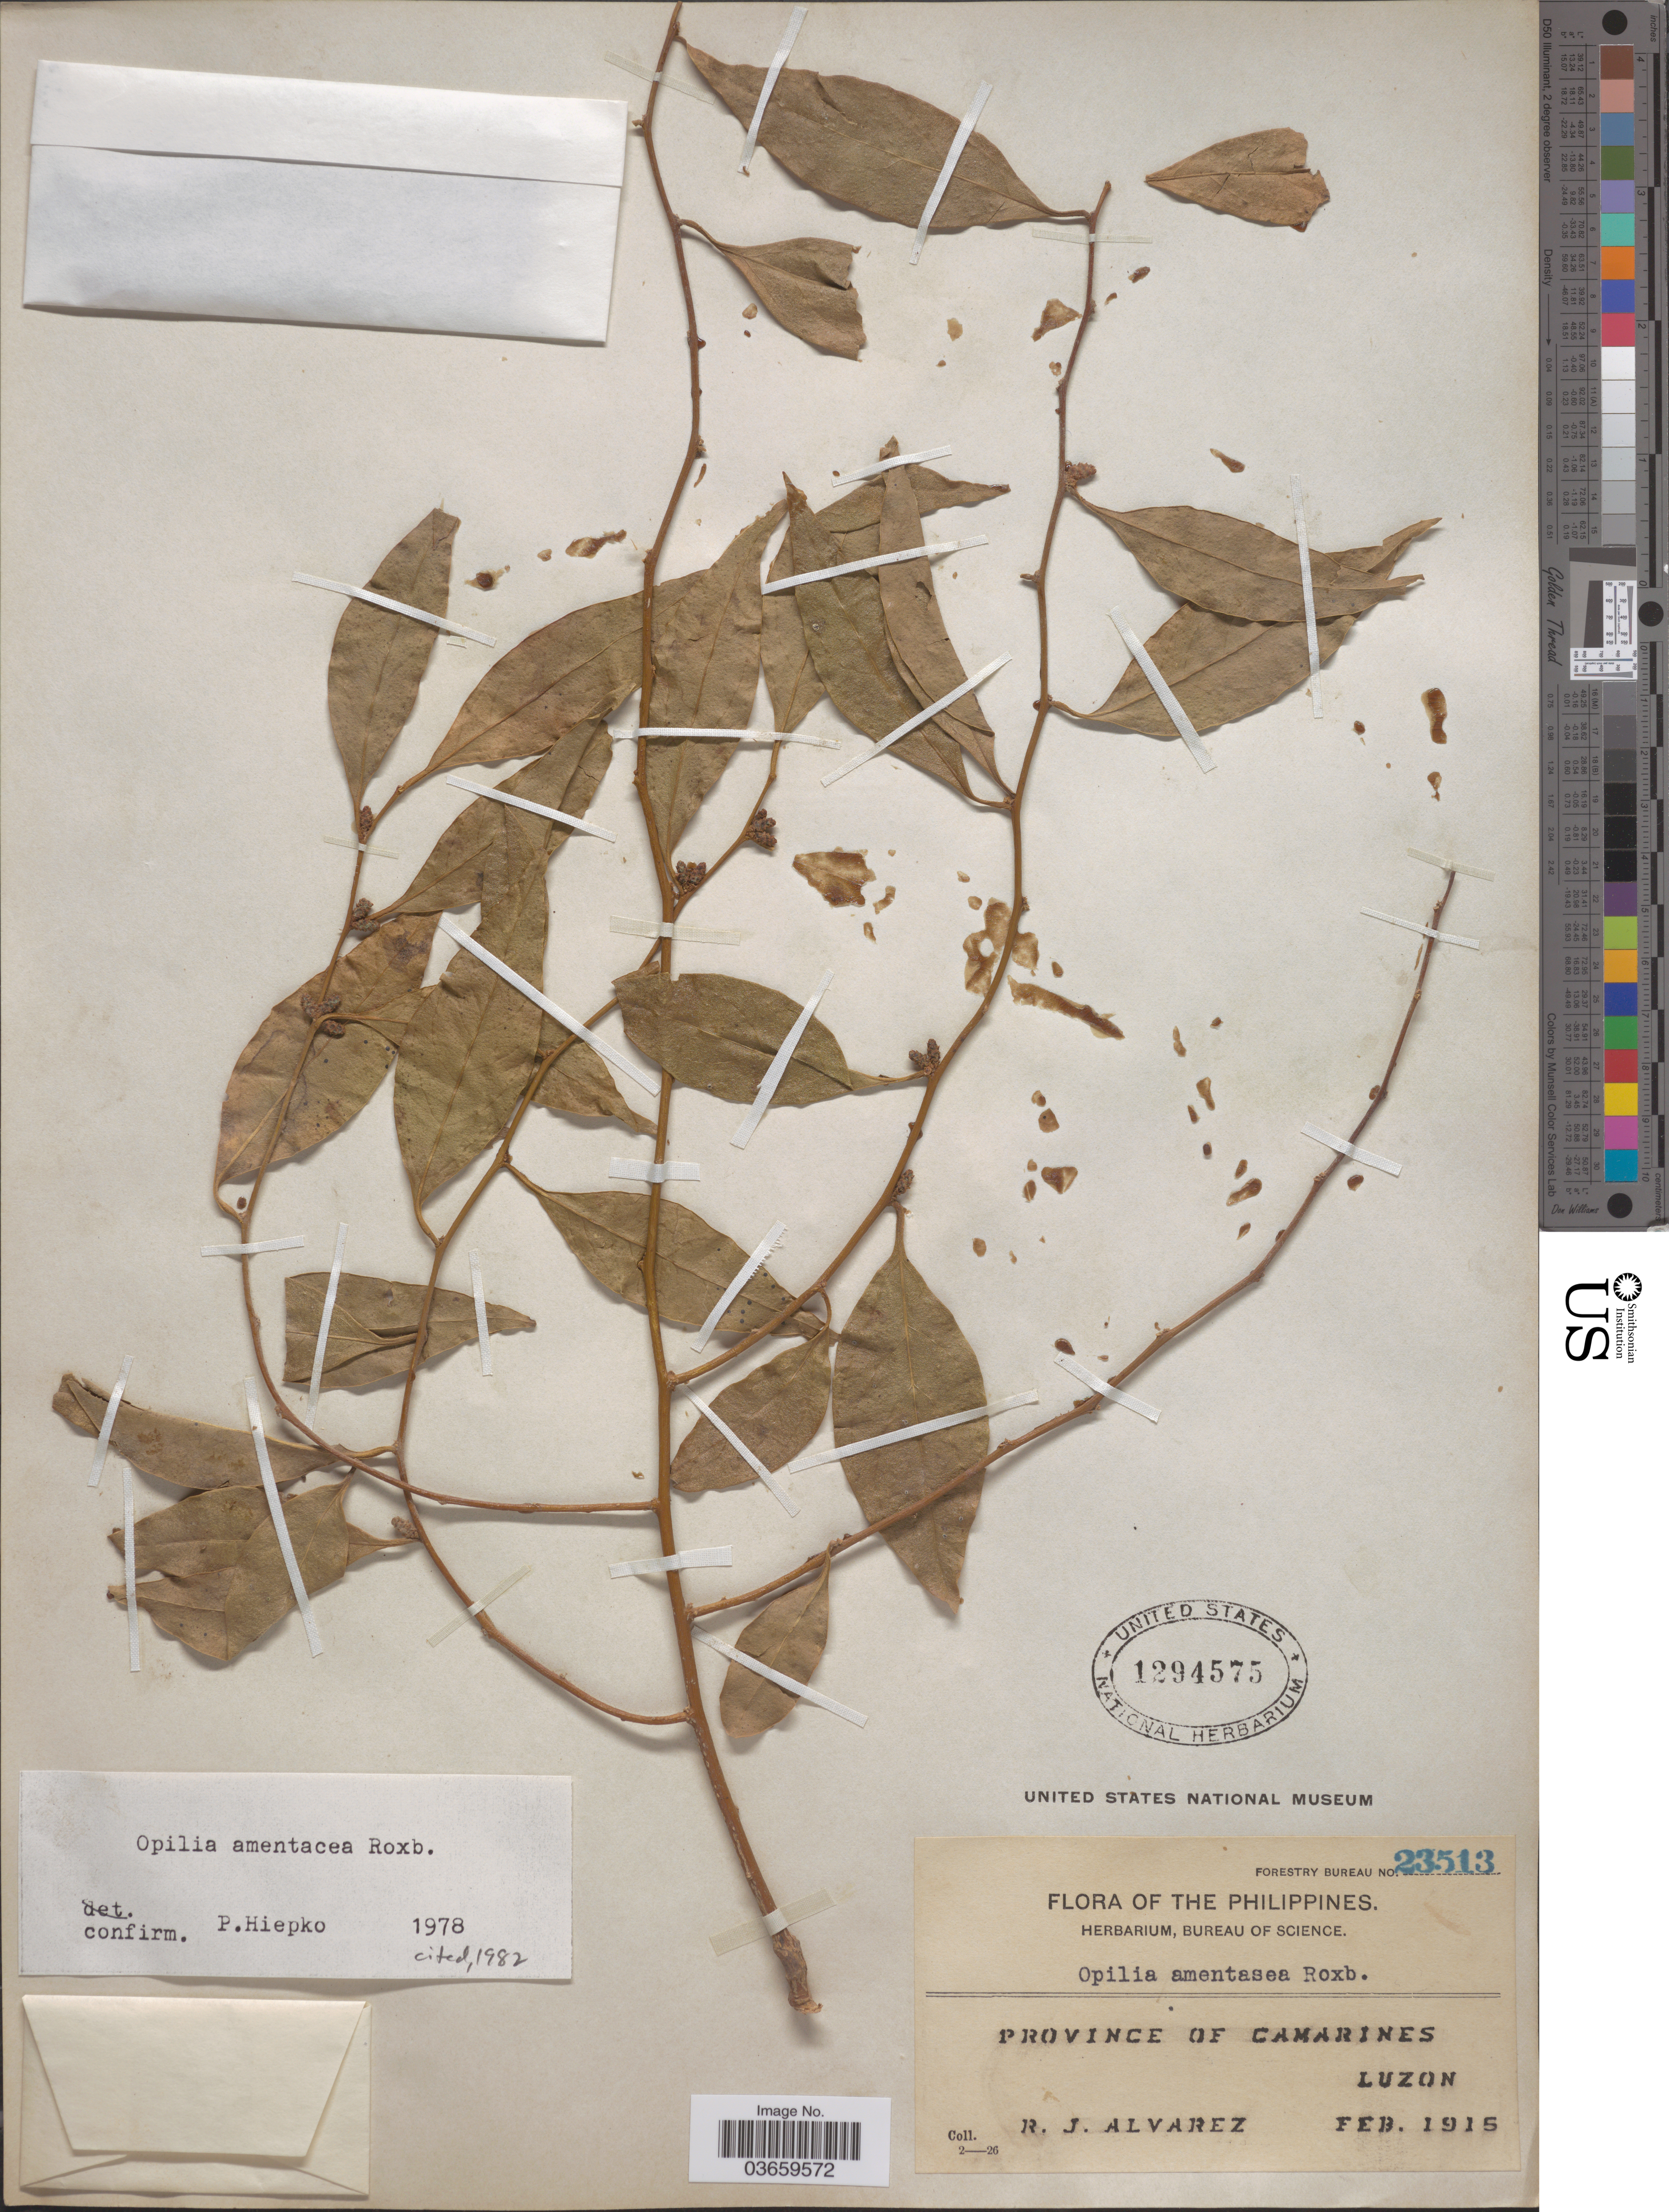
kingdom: Plantae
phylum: Tracheophyta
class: Magnoliopsida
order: Santalales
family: Opiliaceae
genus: Opilia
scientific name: Opilia amentacea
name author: Roxb.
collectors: R. Alvarez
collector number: Forestry Bureau 23513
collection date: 1915-02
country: Philippines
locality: Province of Camarines. Luzon.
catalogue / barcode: US 1294575